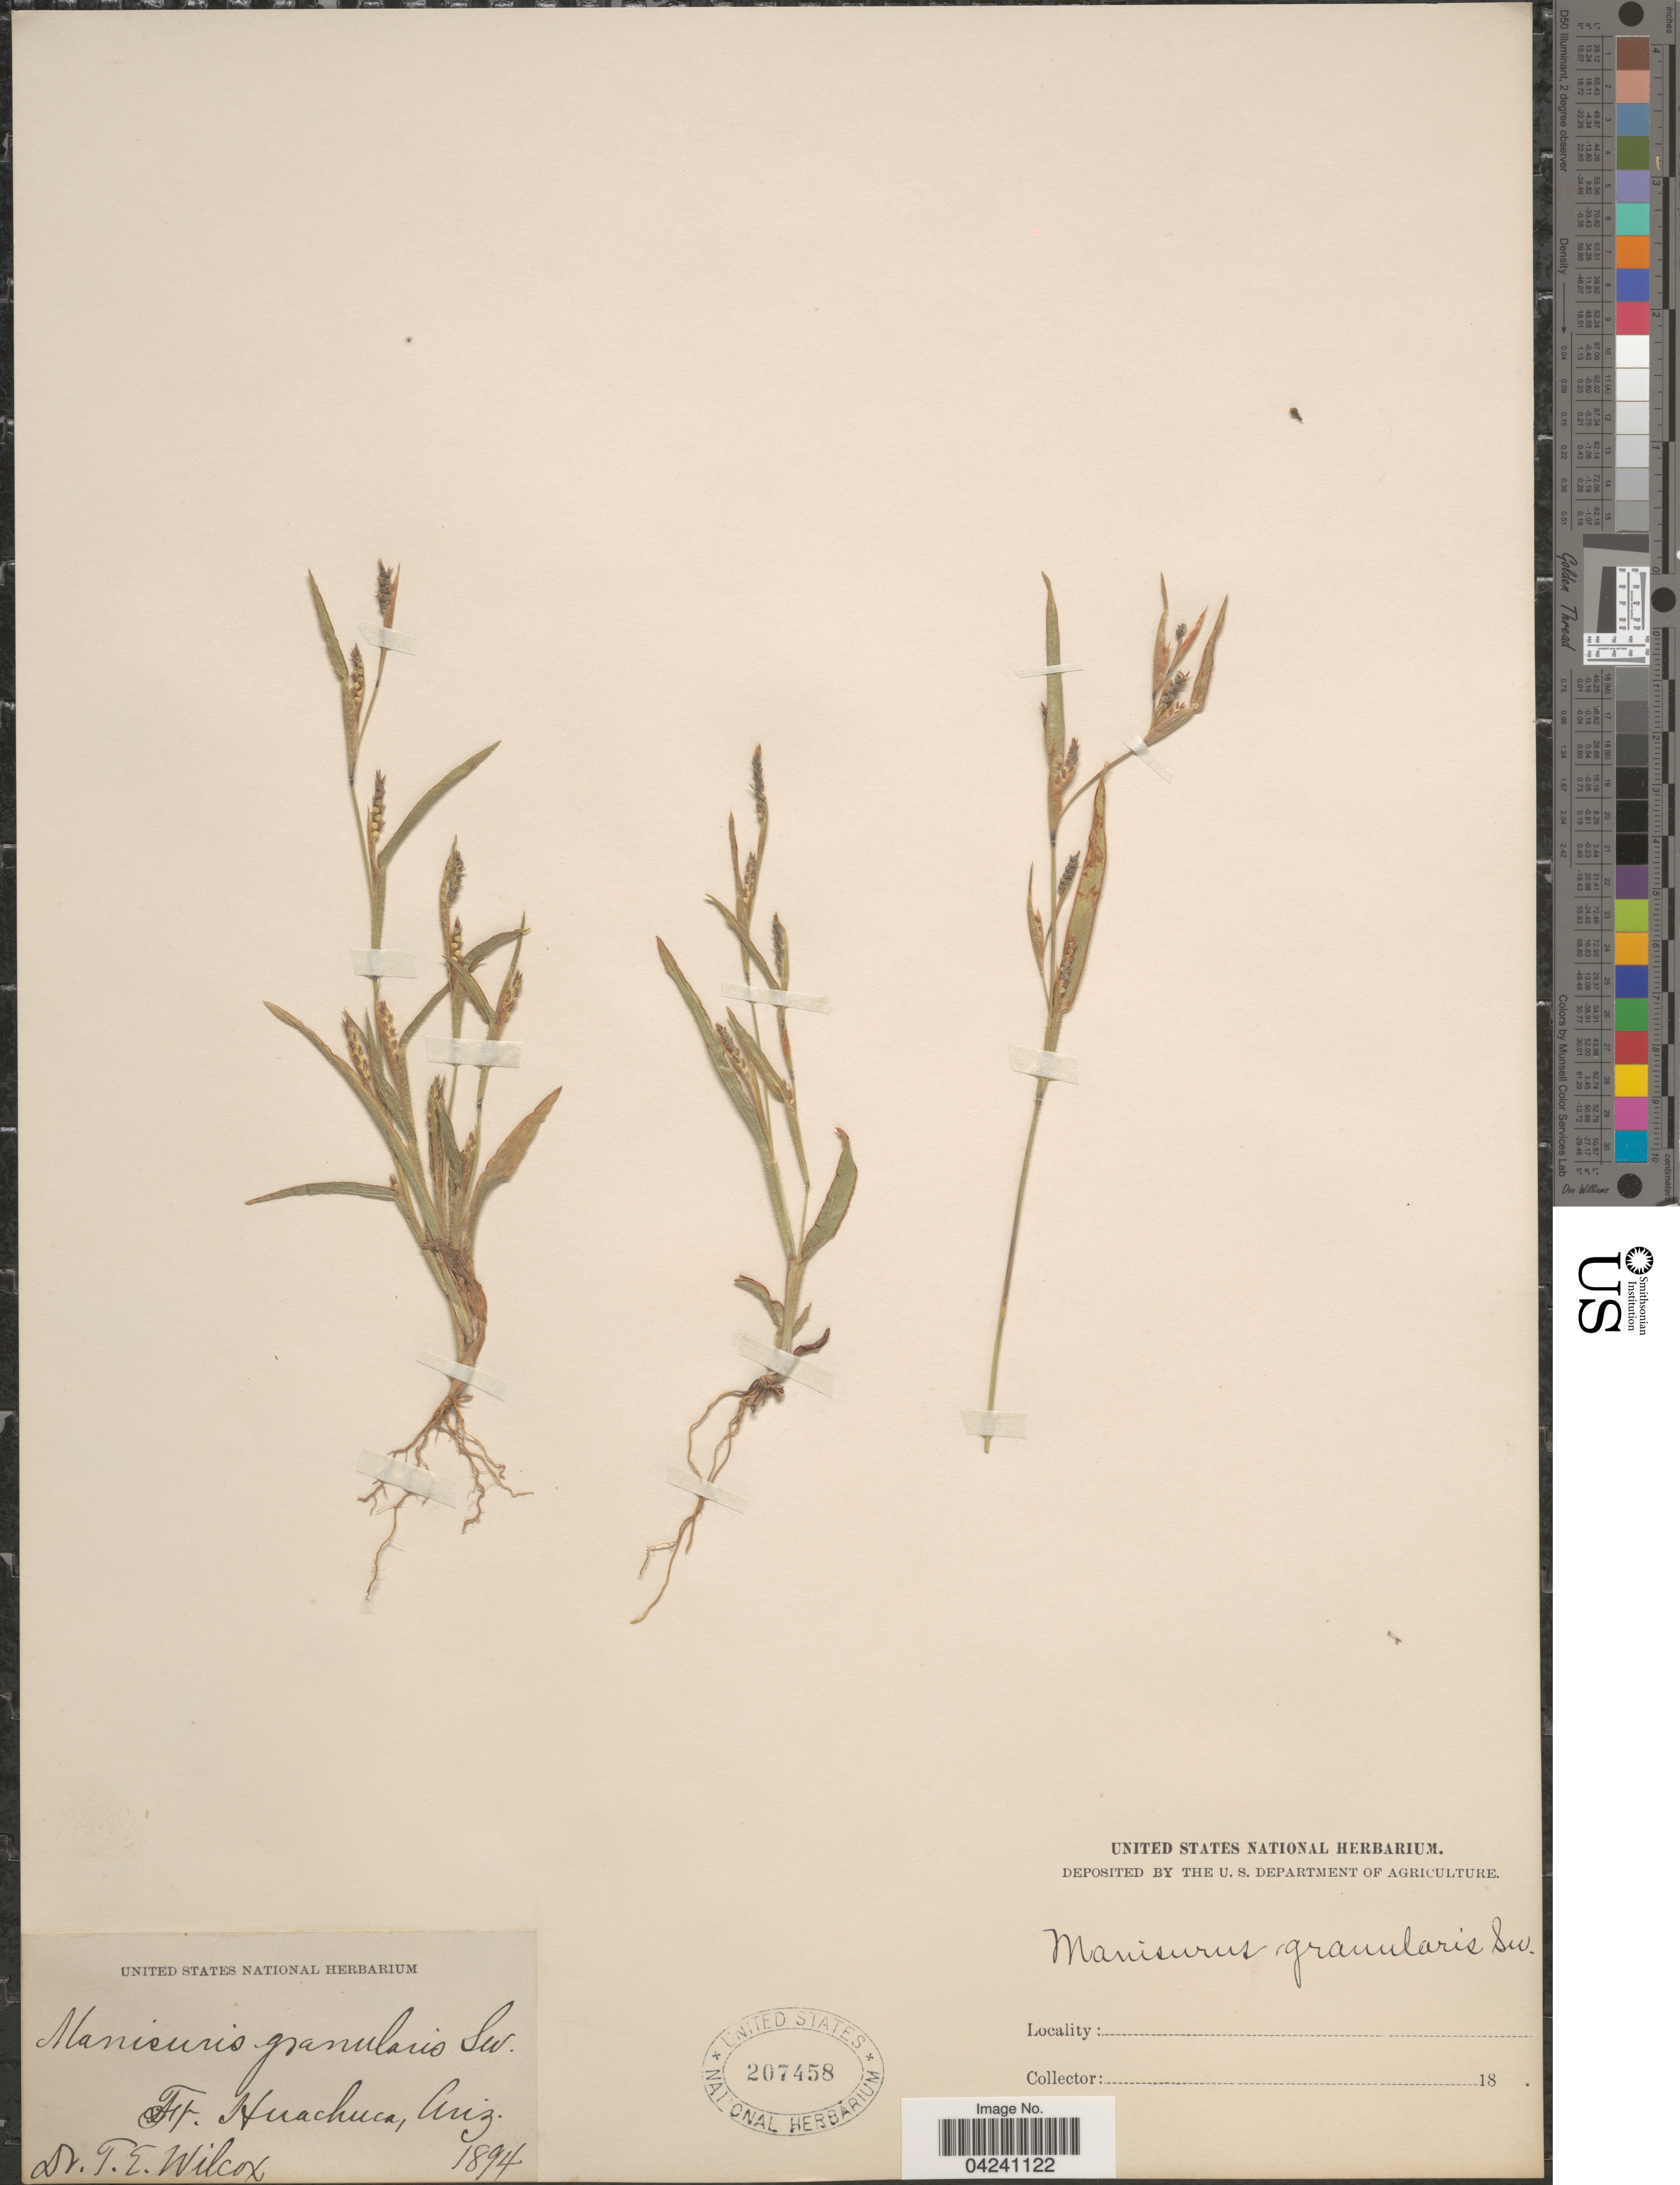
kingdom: Plantae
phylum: Tracheophyta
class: Liliopsida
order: Poales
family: Poaceae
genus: Hackelochloa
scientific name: Hackelochloa granularis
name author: (L.) Kuntze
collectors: T. E. Wilcox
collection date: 1894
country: United States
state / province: Arizona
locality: Ft. Huachuca.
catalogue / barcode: US 207458